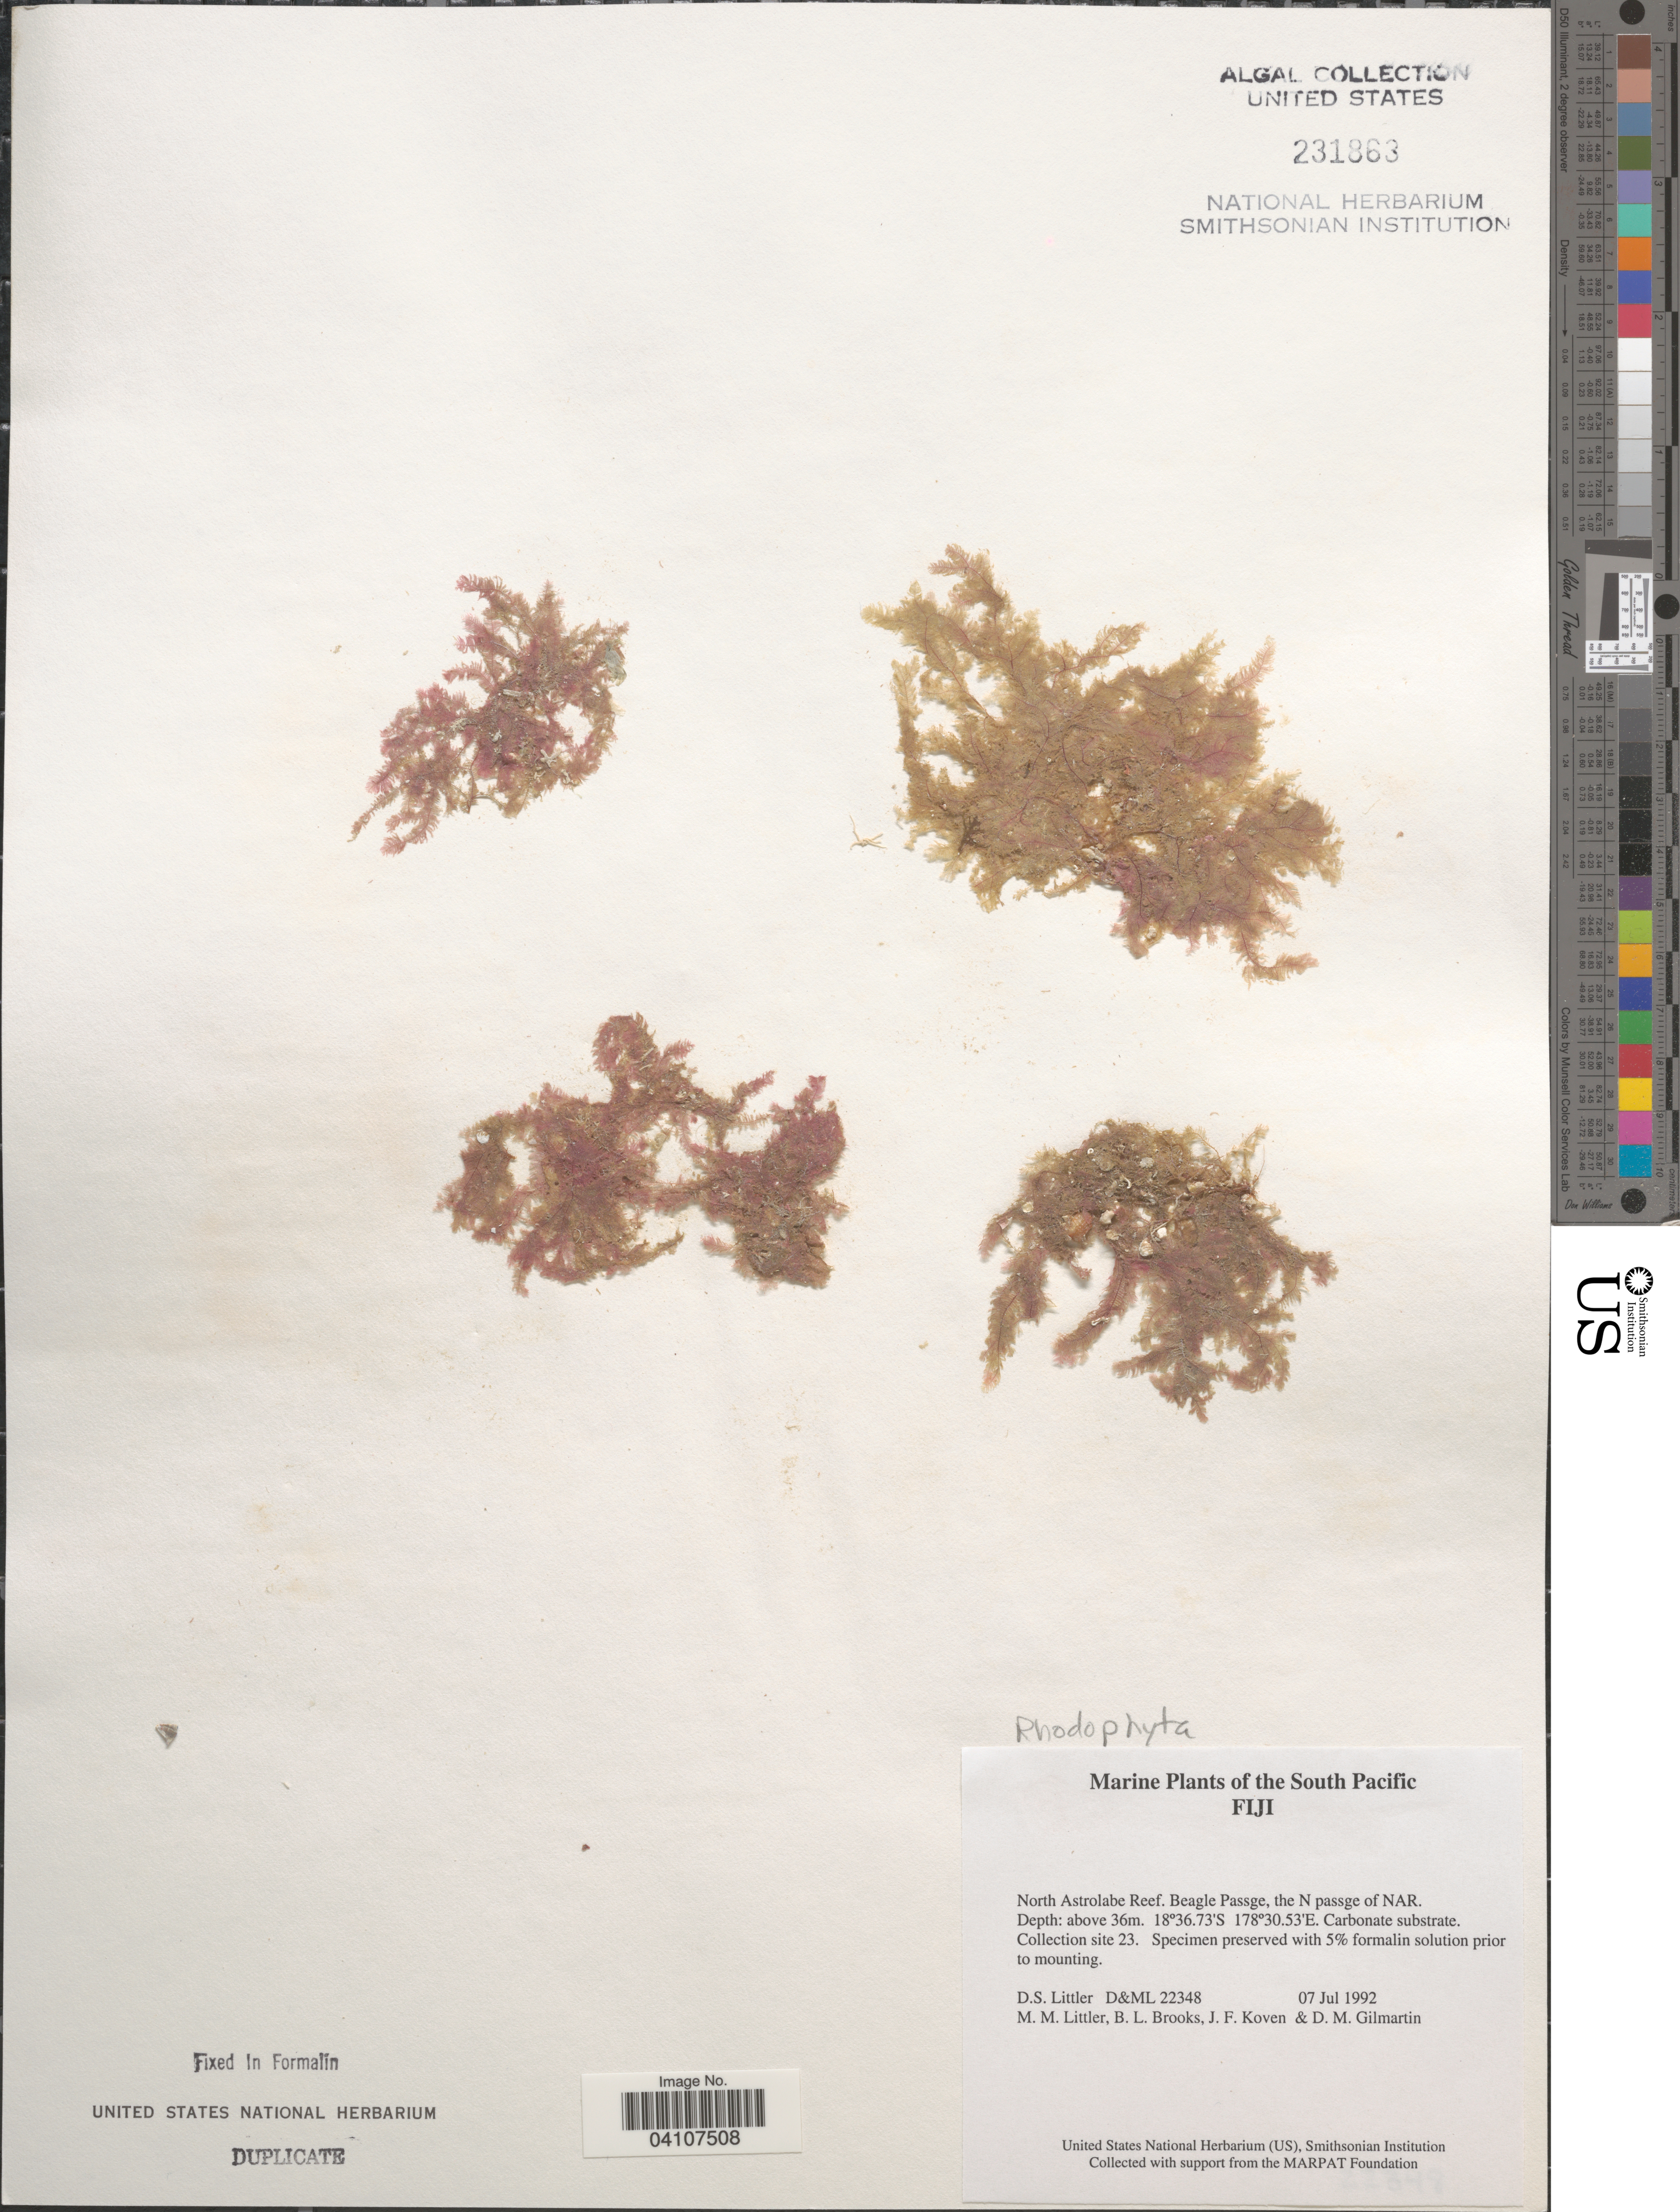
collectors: D. S. Littler, B. Brooks, J. Koven & D. Gilmartin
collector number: D&ML 22348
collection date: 1992-07-07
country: Fiji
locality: The South Pacific. North Astrolabe Reef. Beagle Passge, the N passge of NAR. Collection site 23.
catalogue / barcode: US 231863